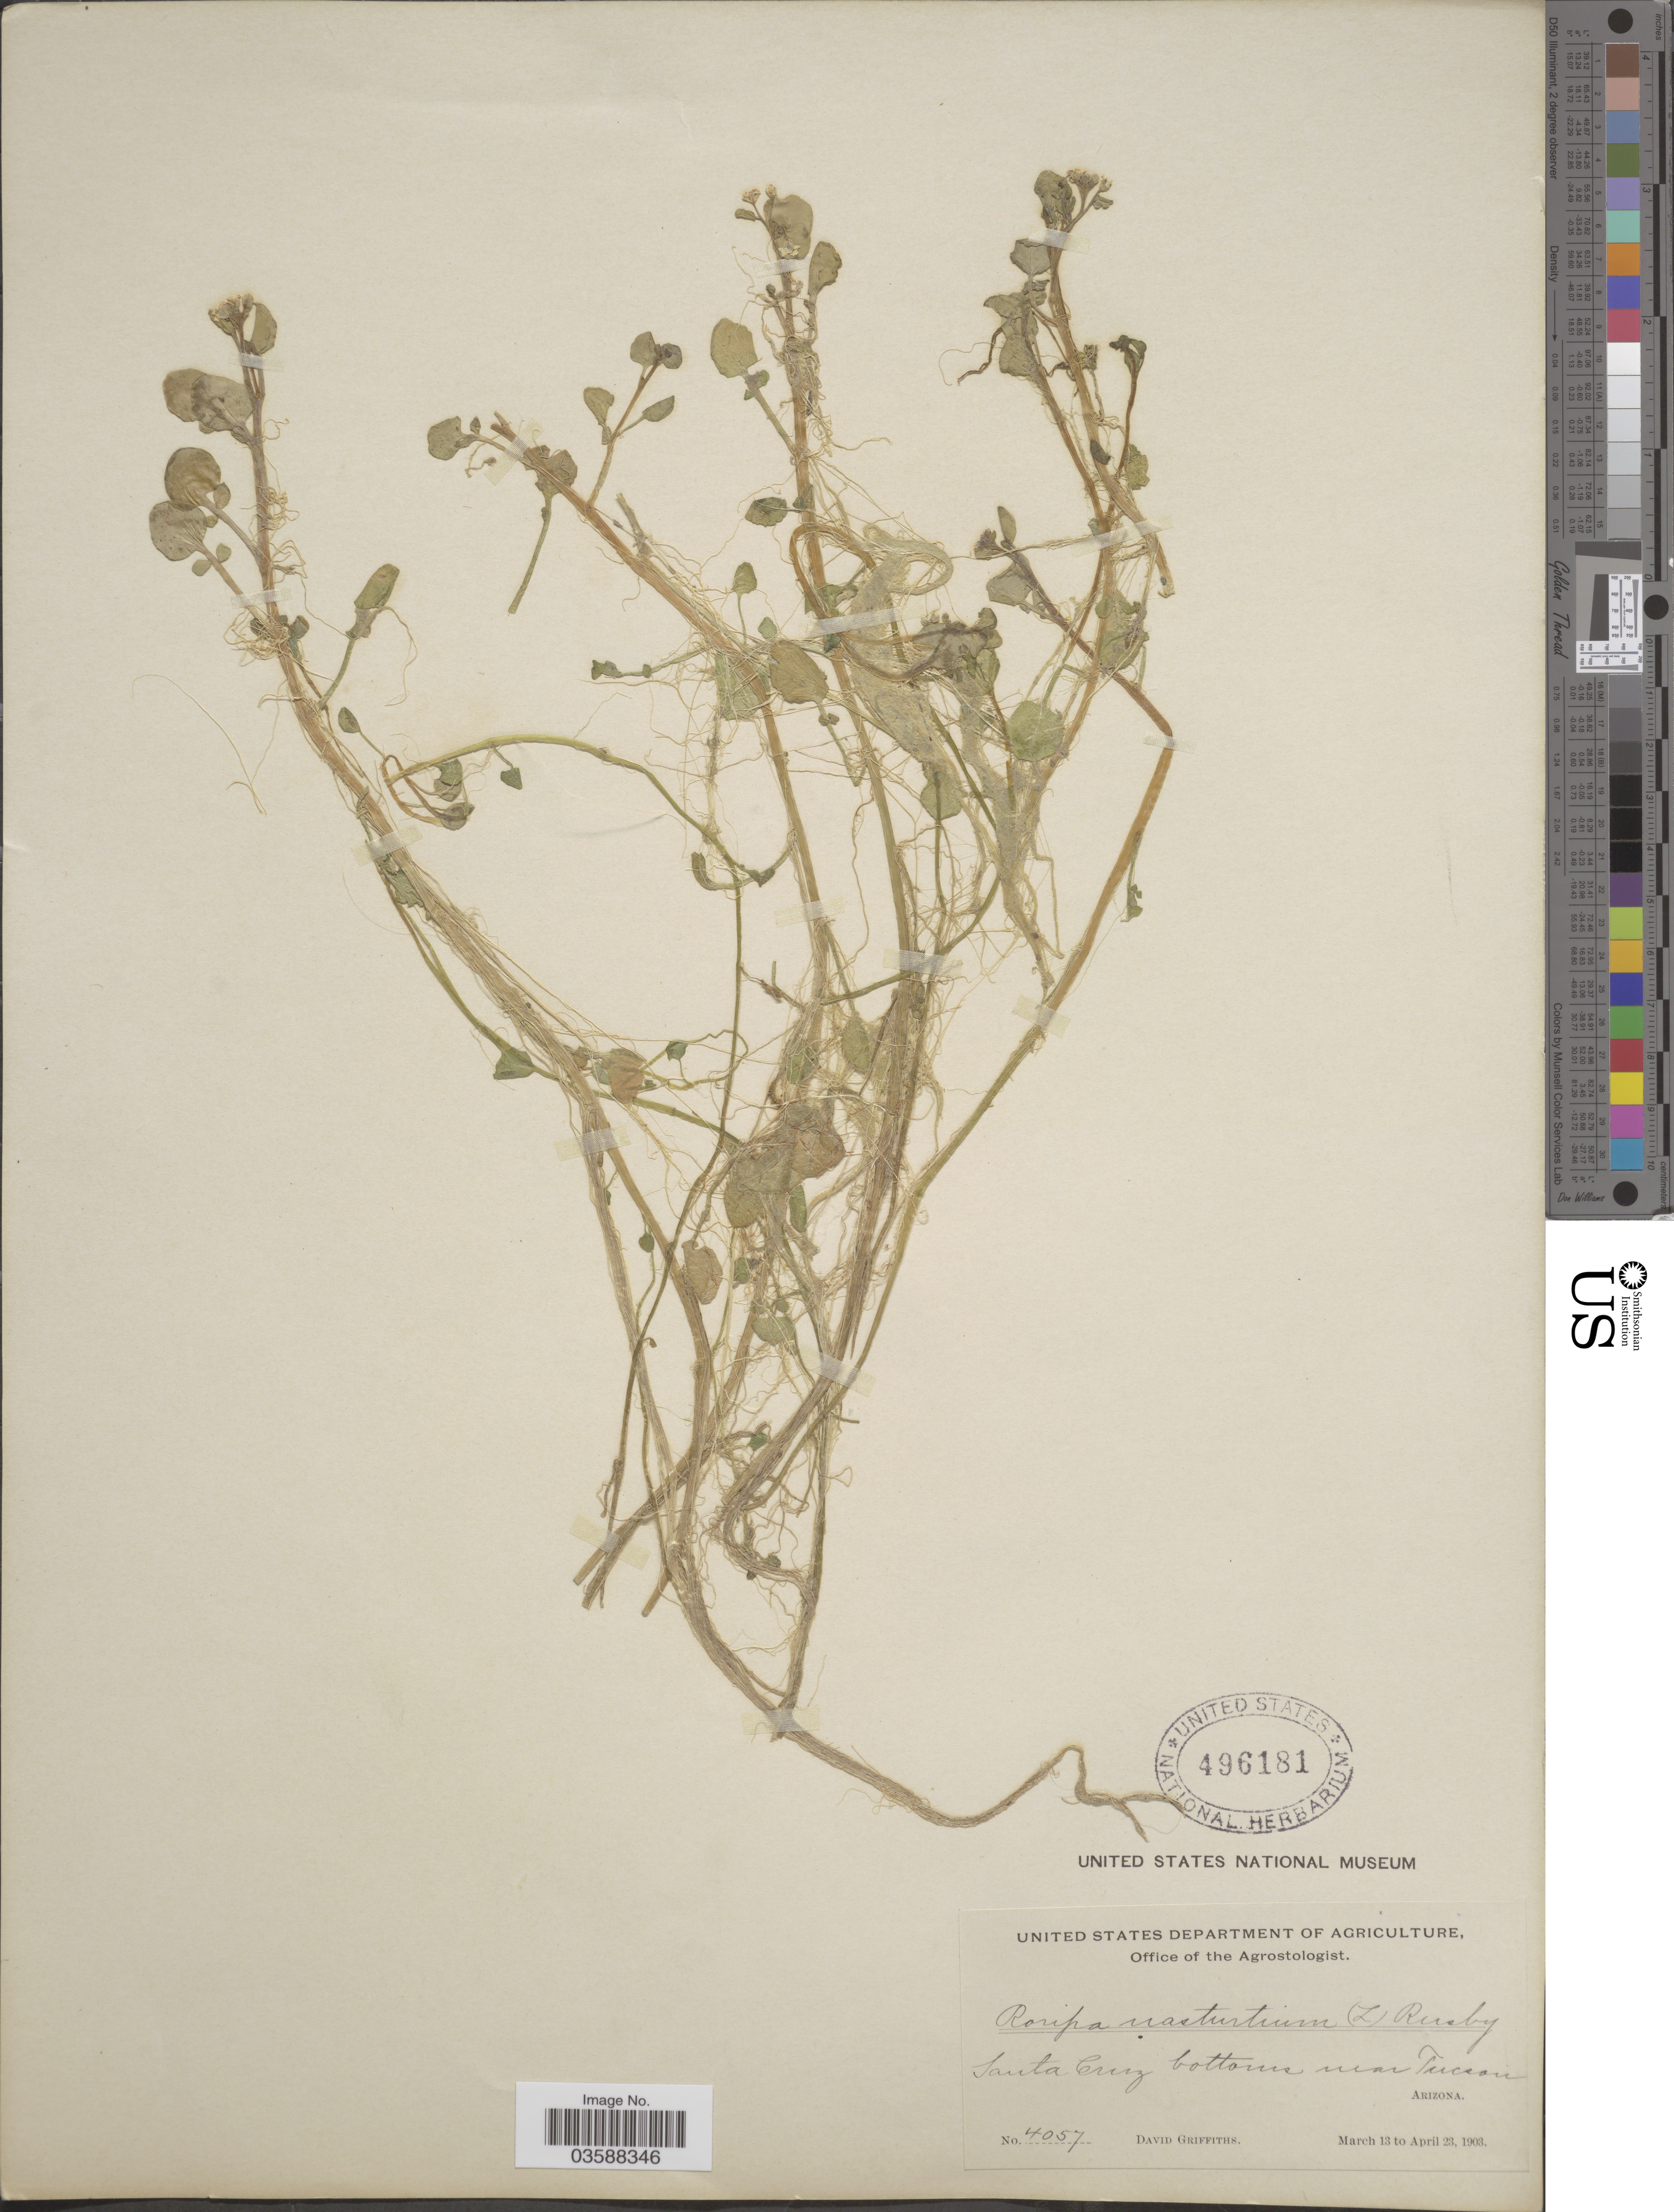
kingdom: Plantae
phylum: Tracheophyta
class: Magnoliopsida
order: Brassicales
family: Brassicaceae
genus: Nasturtium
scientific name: Nasturtium officinale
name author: R. Br.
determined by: Strong, M. T., (US), Smithsonian Institution - National Museum of Natural History (UNITED STATES)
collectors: D. Griffiths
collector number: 4057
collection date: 1903-03-13/1903-04-23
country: United States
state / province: Arizona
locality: Santa Cruz bottom near Tucson.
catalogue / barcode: US 496181